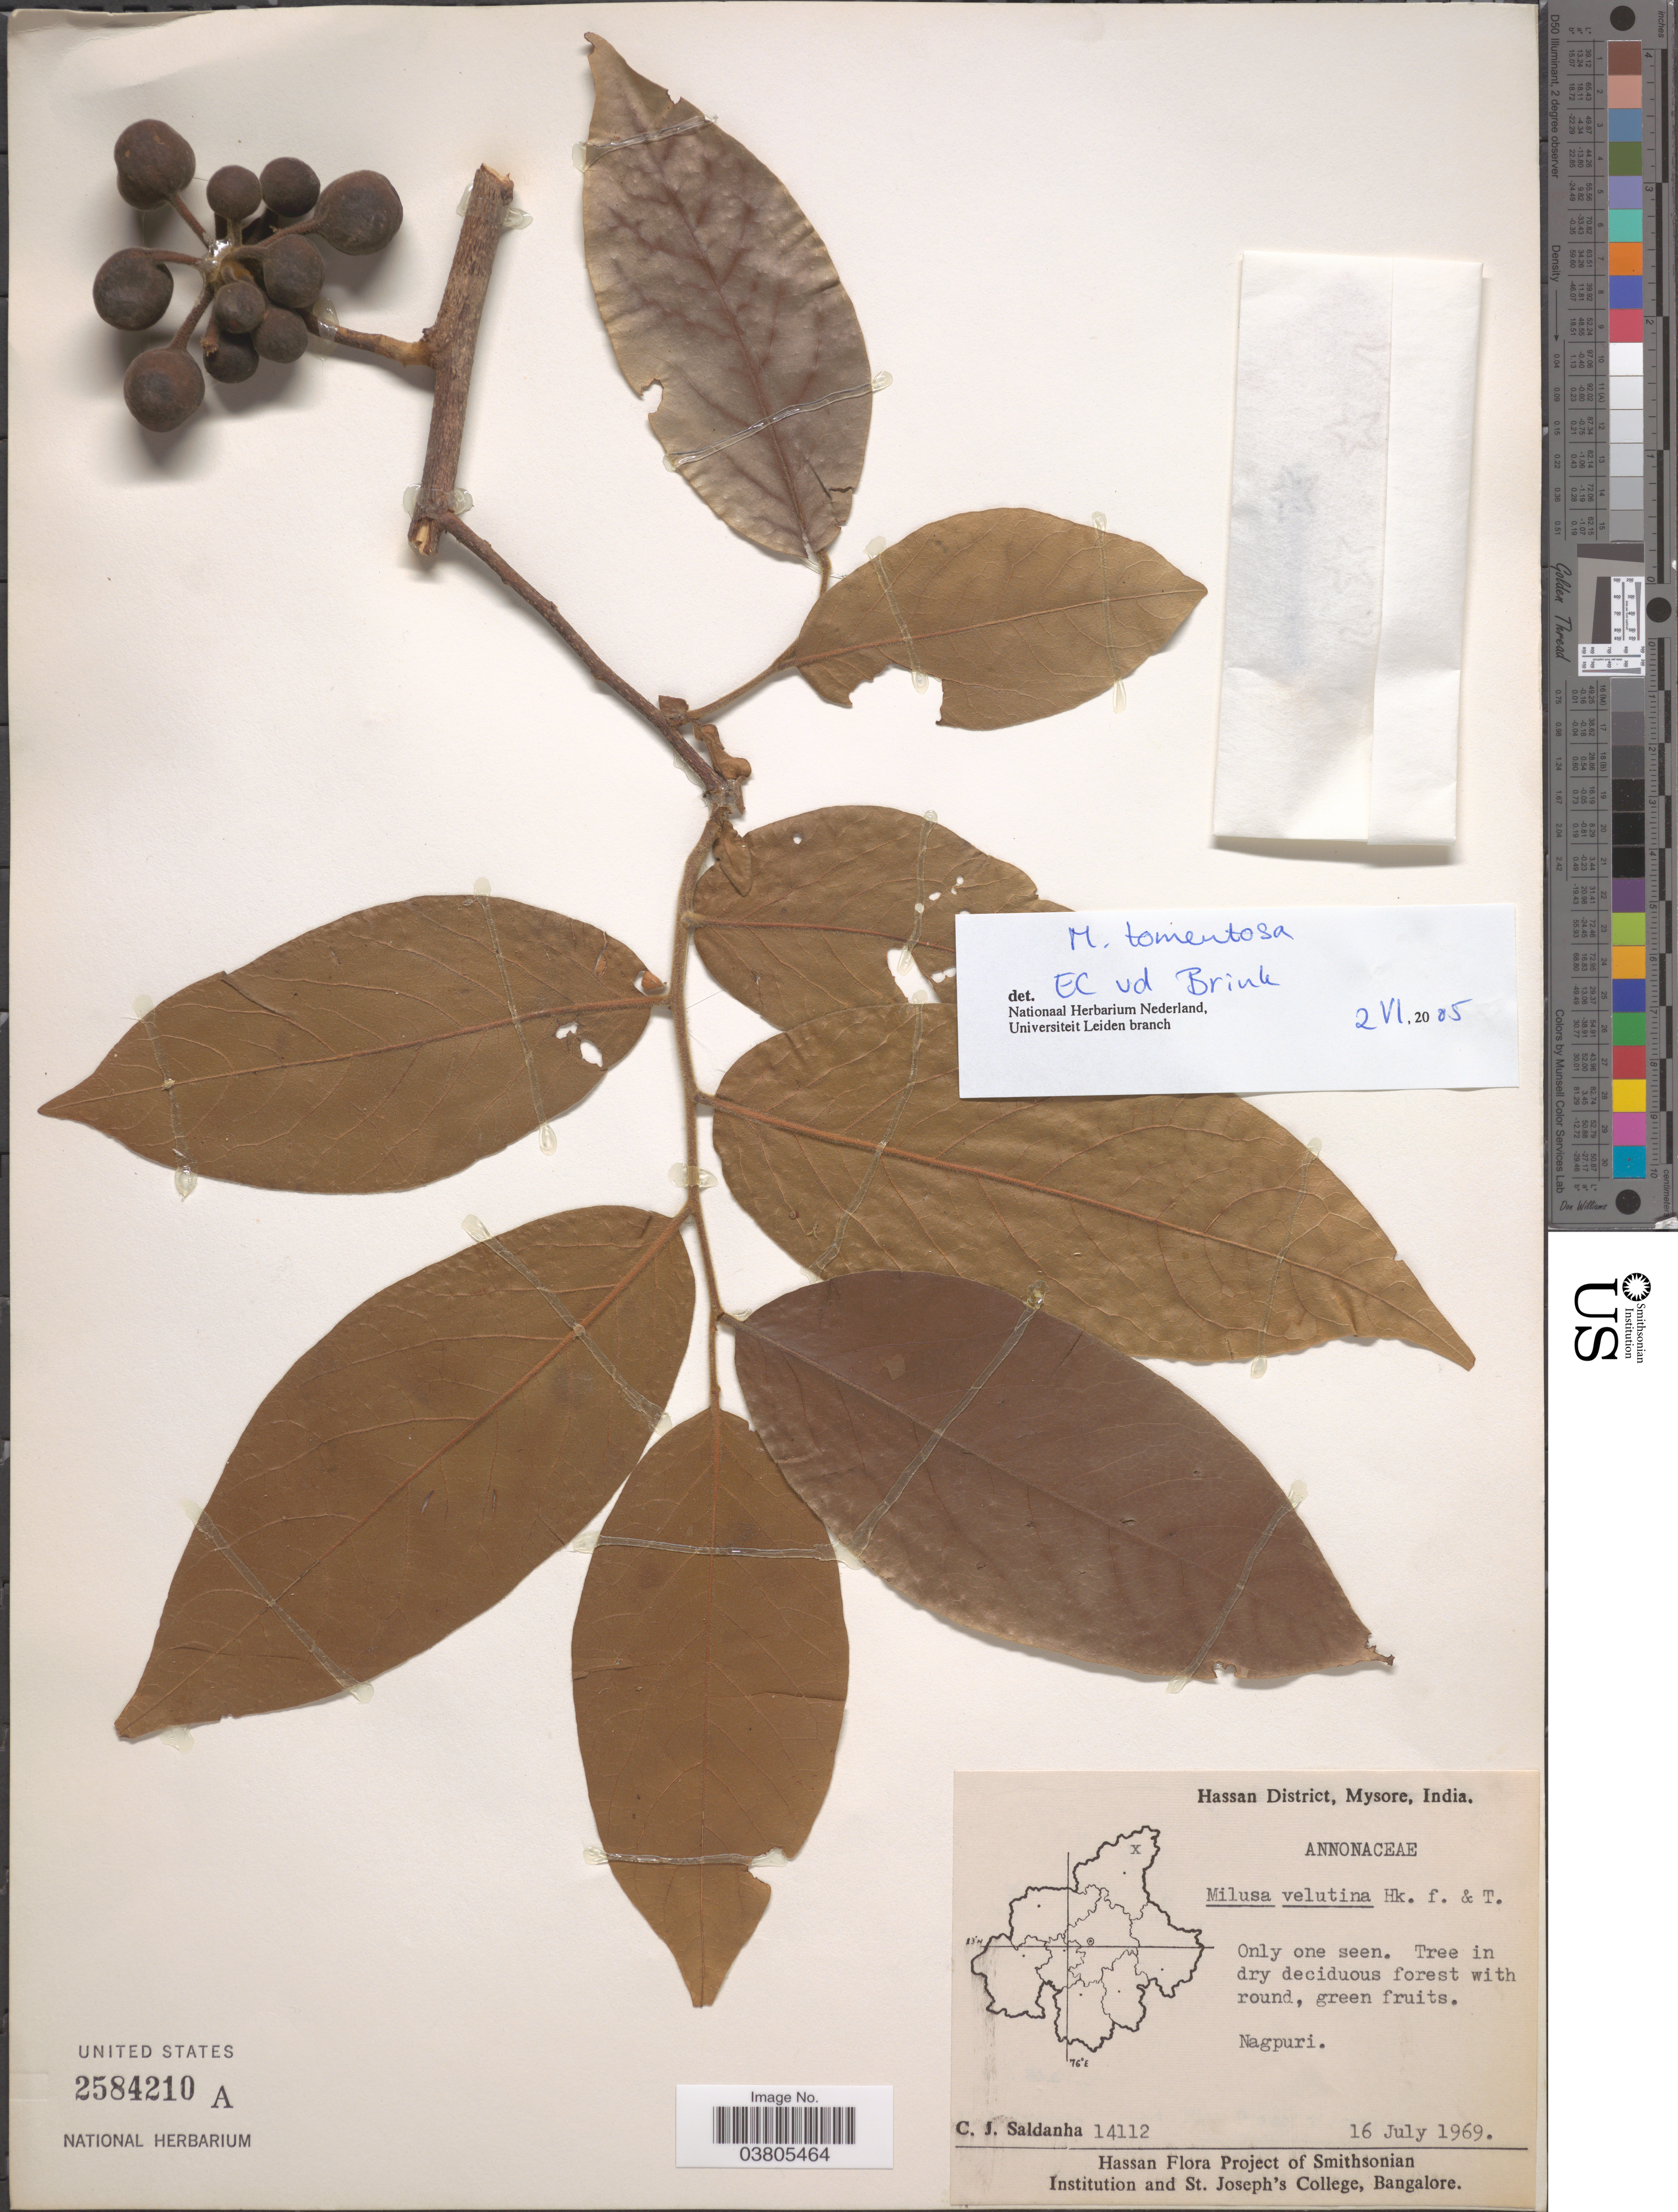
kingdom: Plantae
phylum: Tracheophyta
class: Magnoliopsida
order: Magnoliales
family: Annonaceae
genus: Miliusa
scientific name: Miliusa tomentosa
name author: (Roxb.) J. Sinclair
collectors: C. J. Saldanha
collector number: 14112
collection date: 1969-07-16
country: India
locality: Hassan District, Mysore. Nagpuri.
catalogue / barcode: US 2584210A